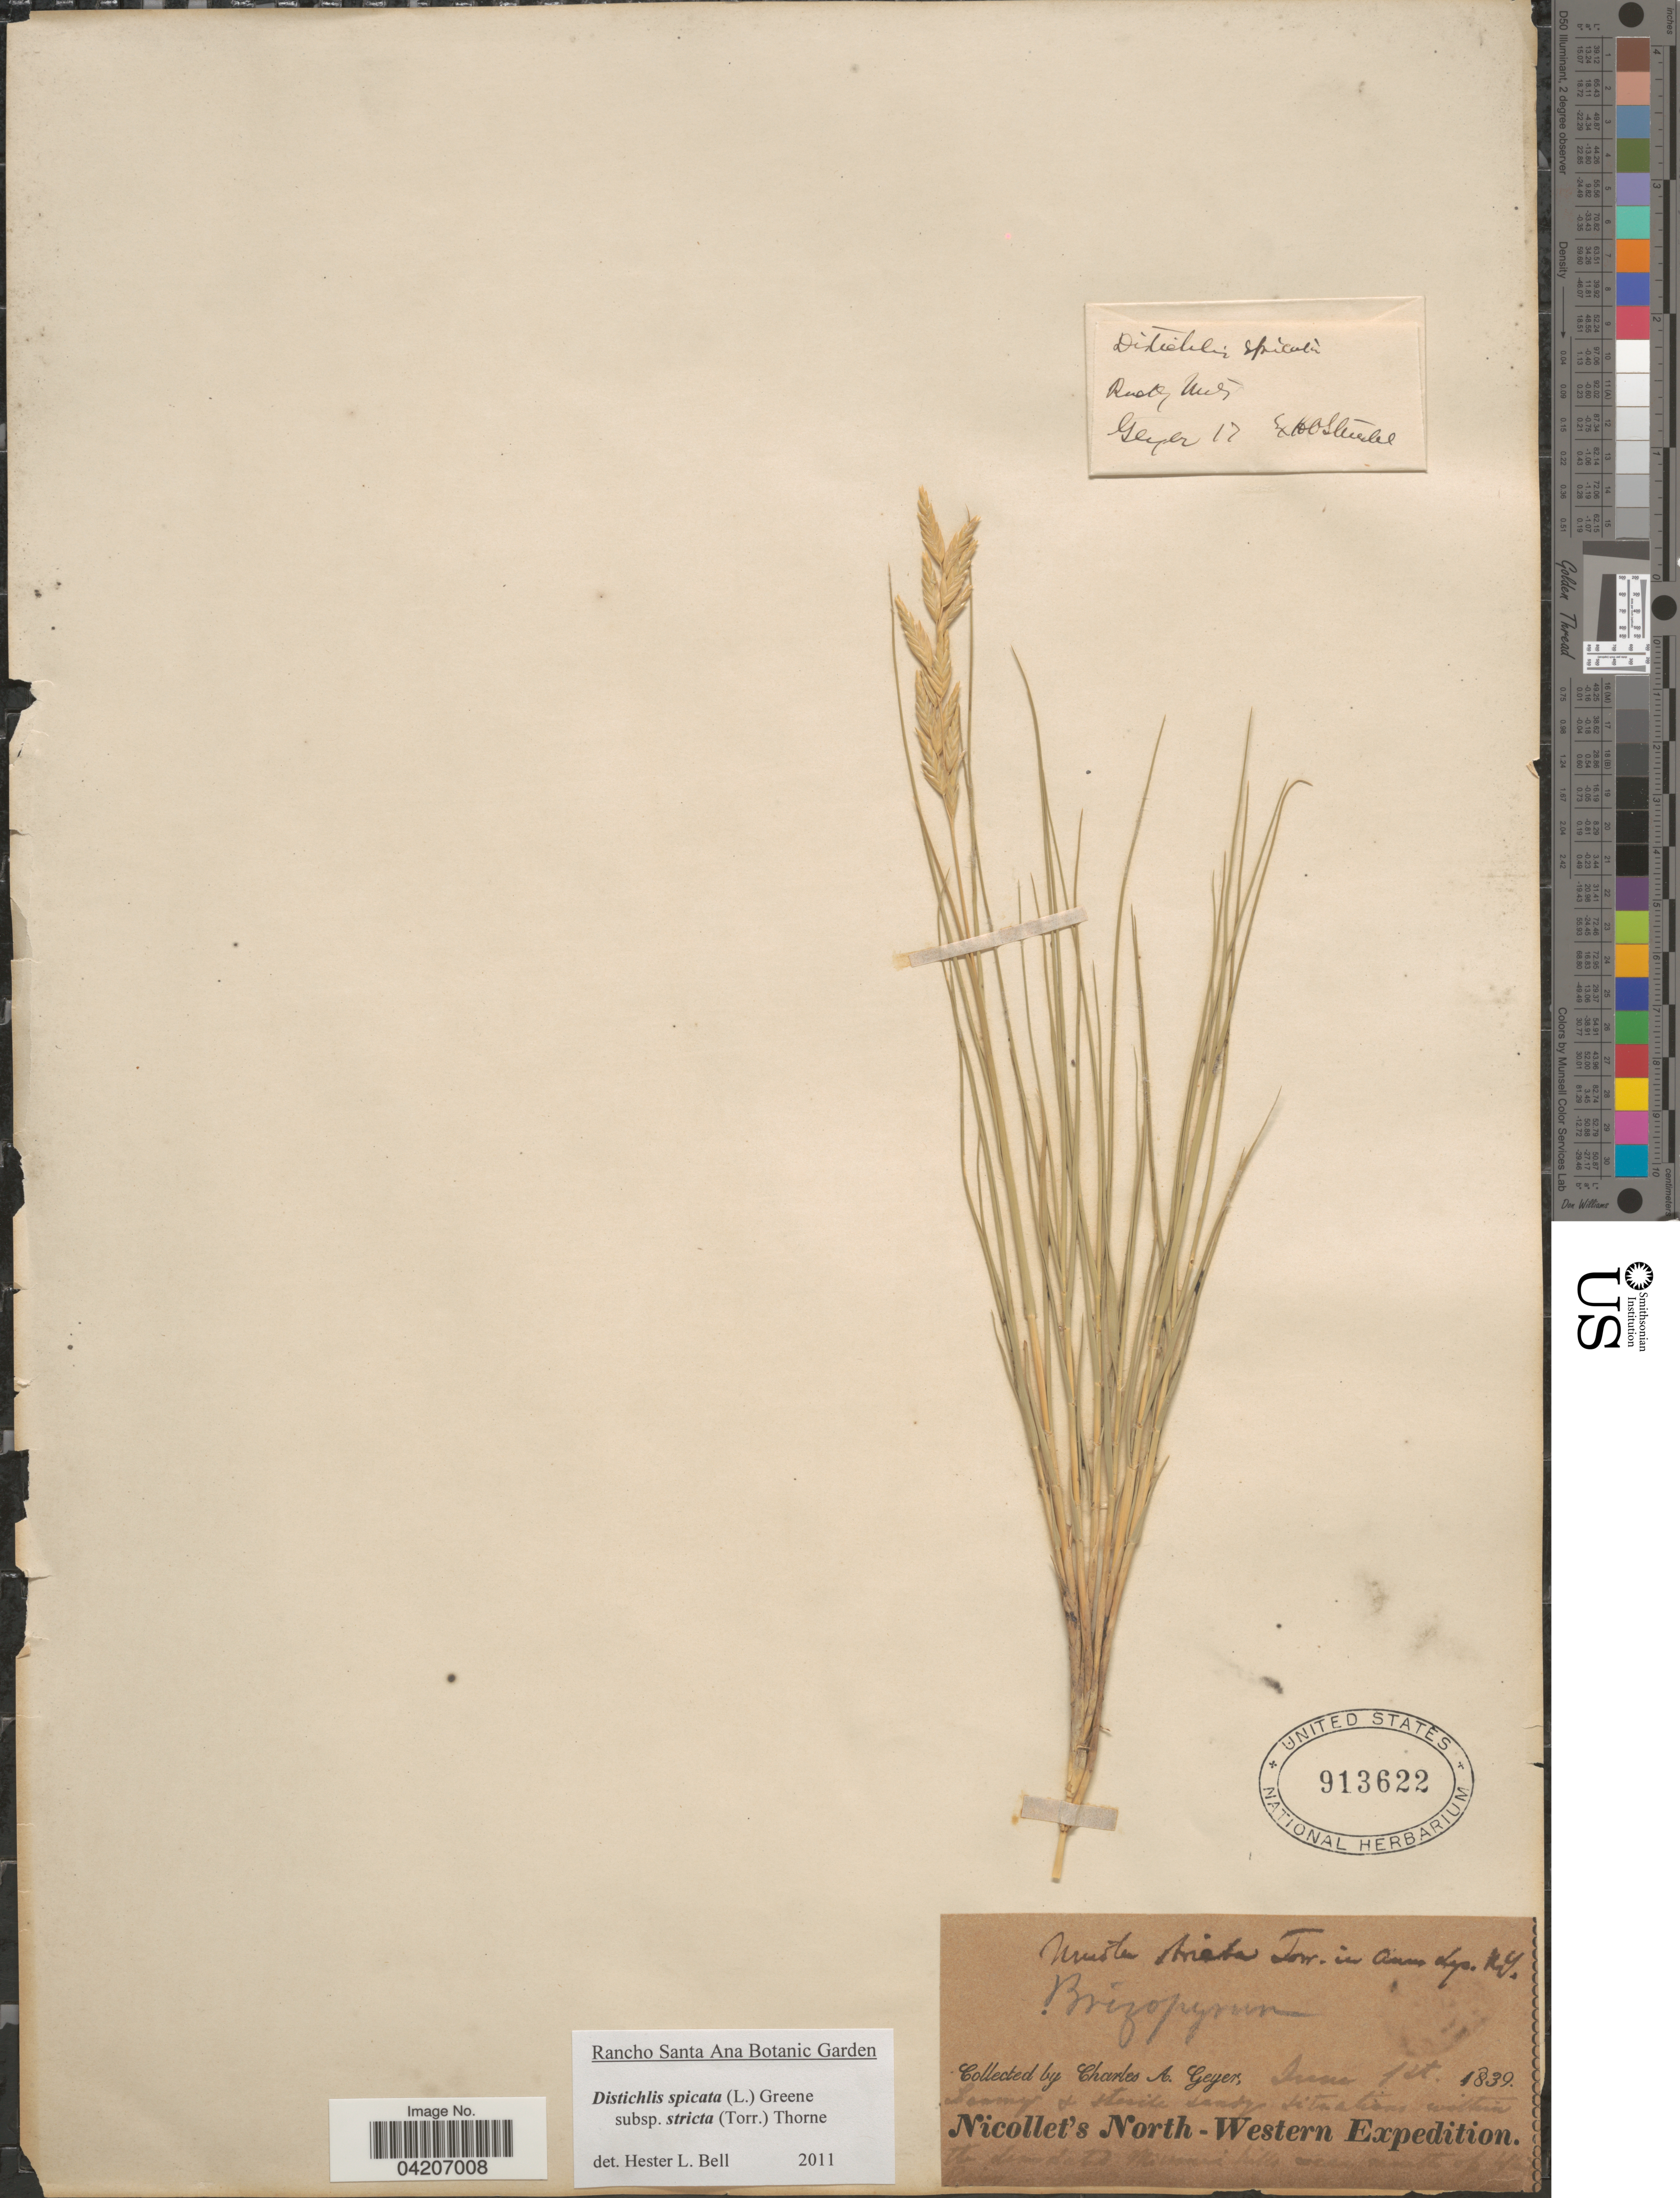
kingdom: Plantae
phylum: Tracheophyta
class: Liliopsida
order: Poales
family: Poaceae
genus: Distichlis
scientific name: Distichlis spicata subsp. stricta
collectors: C. A. Geyer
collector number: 17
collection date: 1839-06-01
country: United States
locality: Nicollet's North-Western Expedition. Loamy and sterile sandy situations within the near mouth of White River.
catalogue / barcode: US 913622